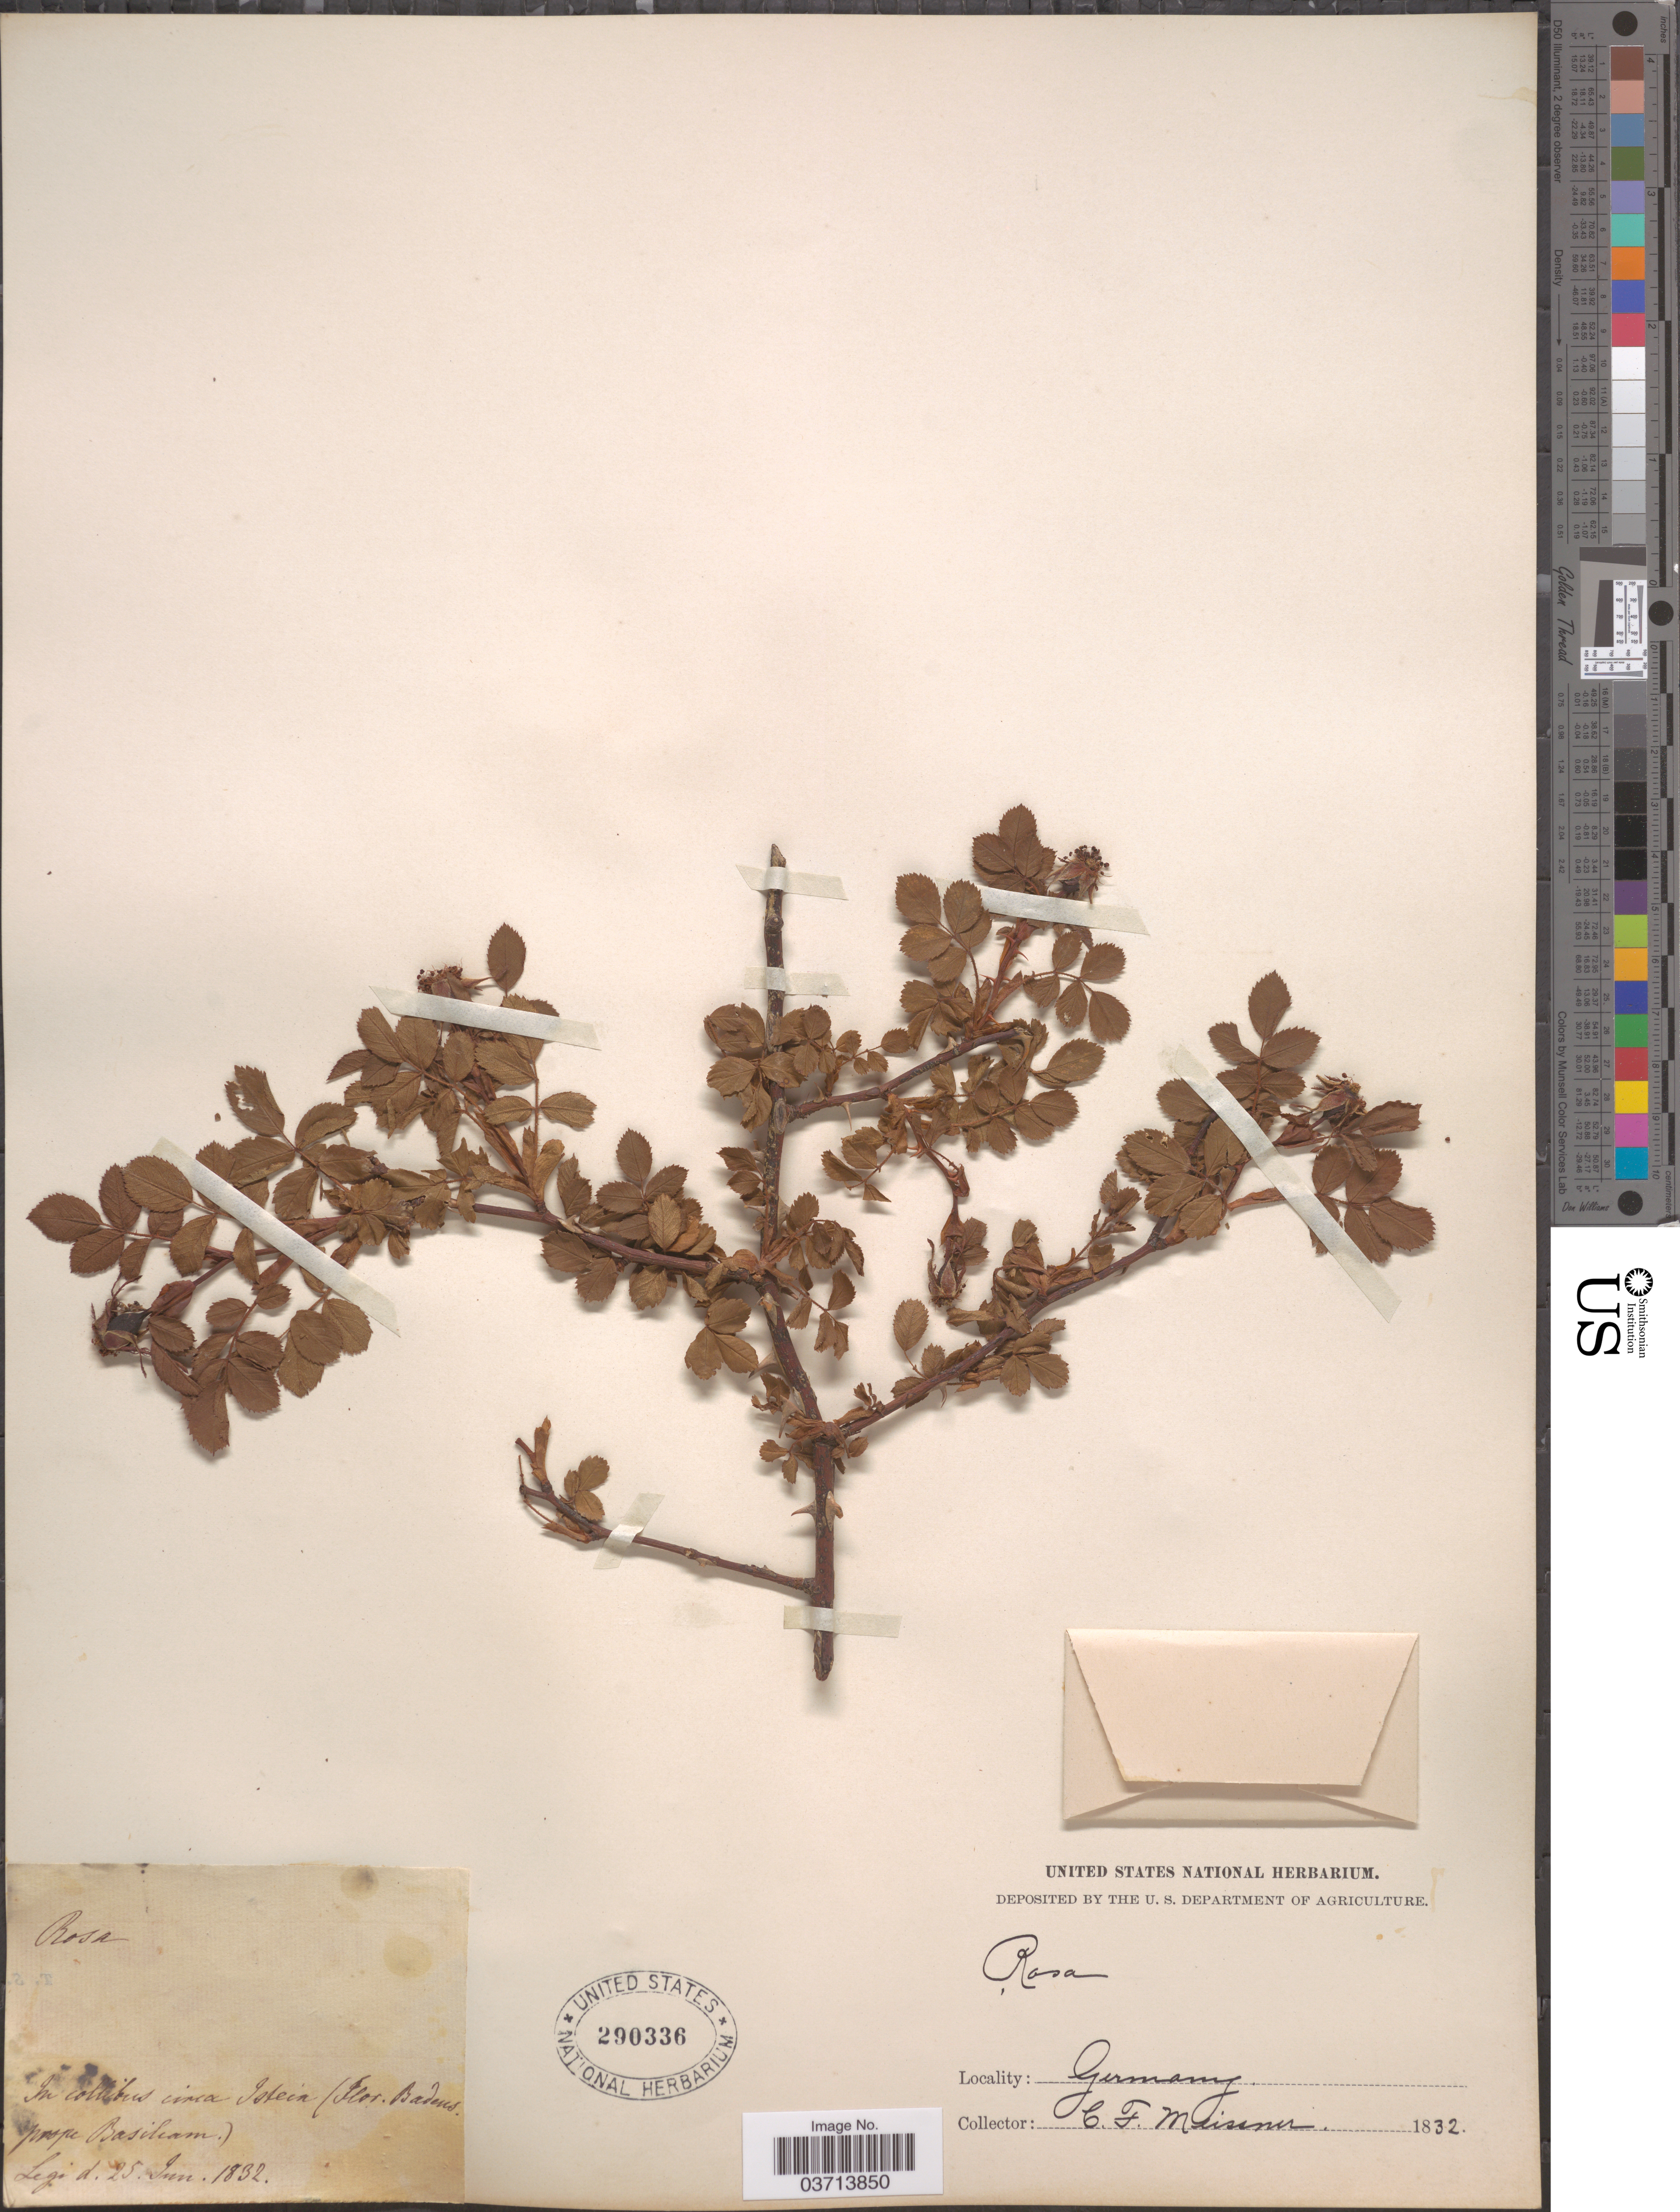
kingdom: Plantae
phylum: Tracheophyta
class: Magnoliopsida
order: Rosales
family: Rosaceae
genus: Rosa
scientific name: Rosa sp.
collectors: C. F. W. Meissner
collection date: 1832-06-25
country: Germany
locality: In collibus circa Istein (Badens prope Basileam.).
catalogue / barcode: US 290336